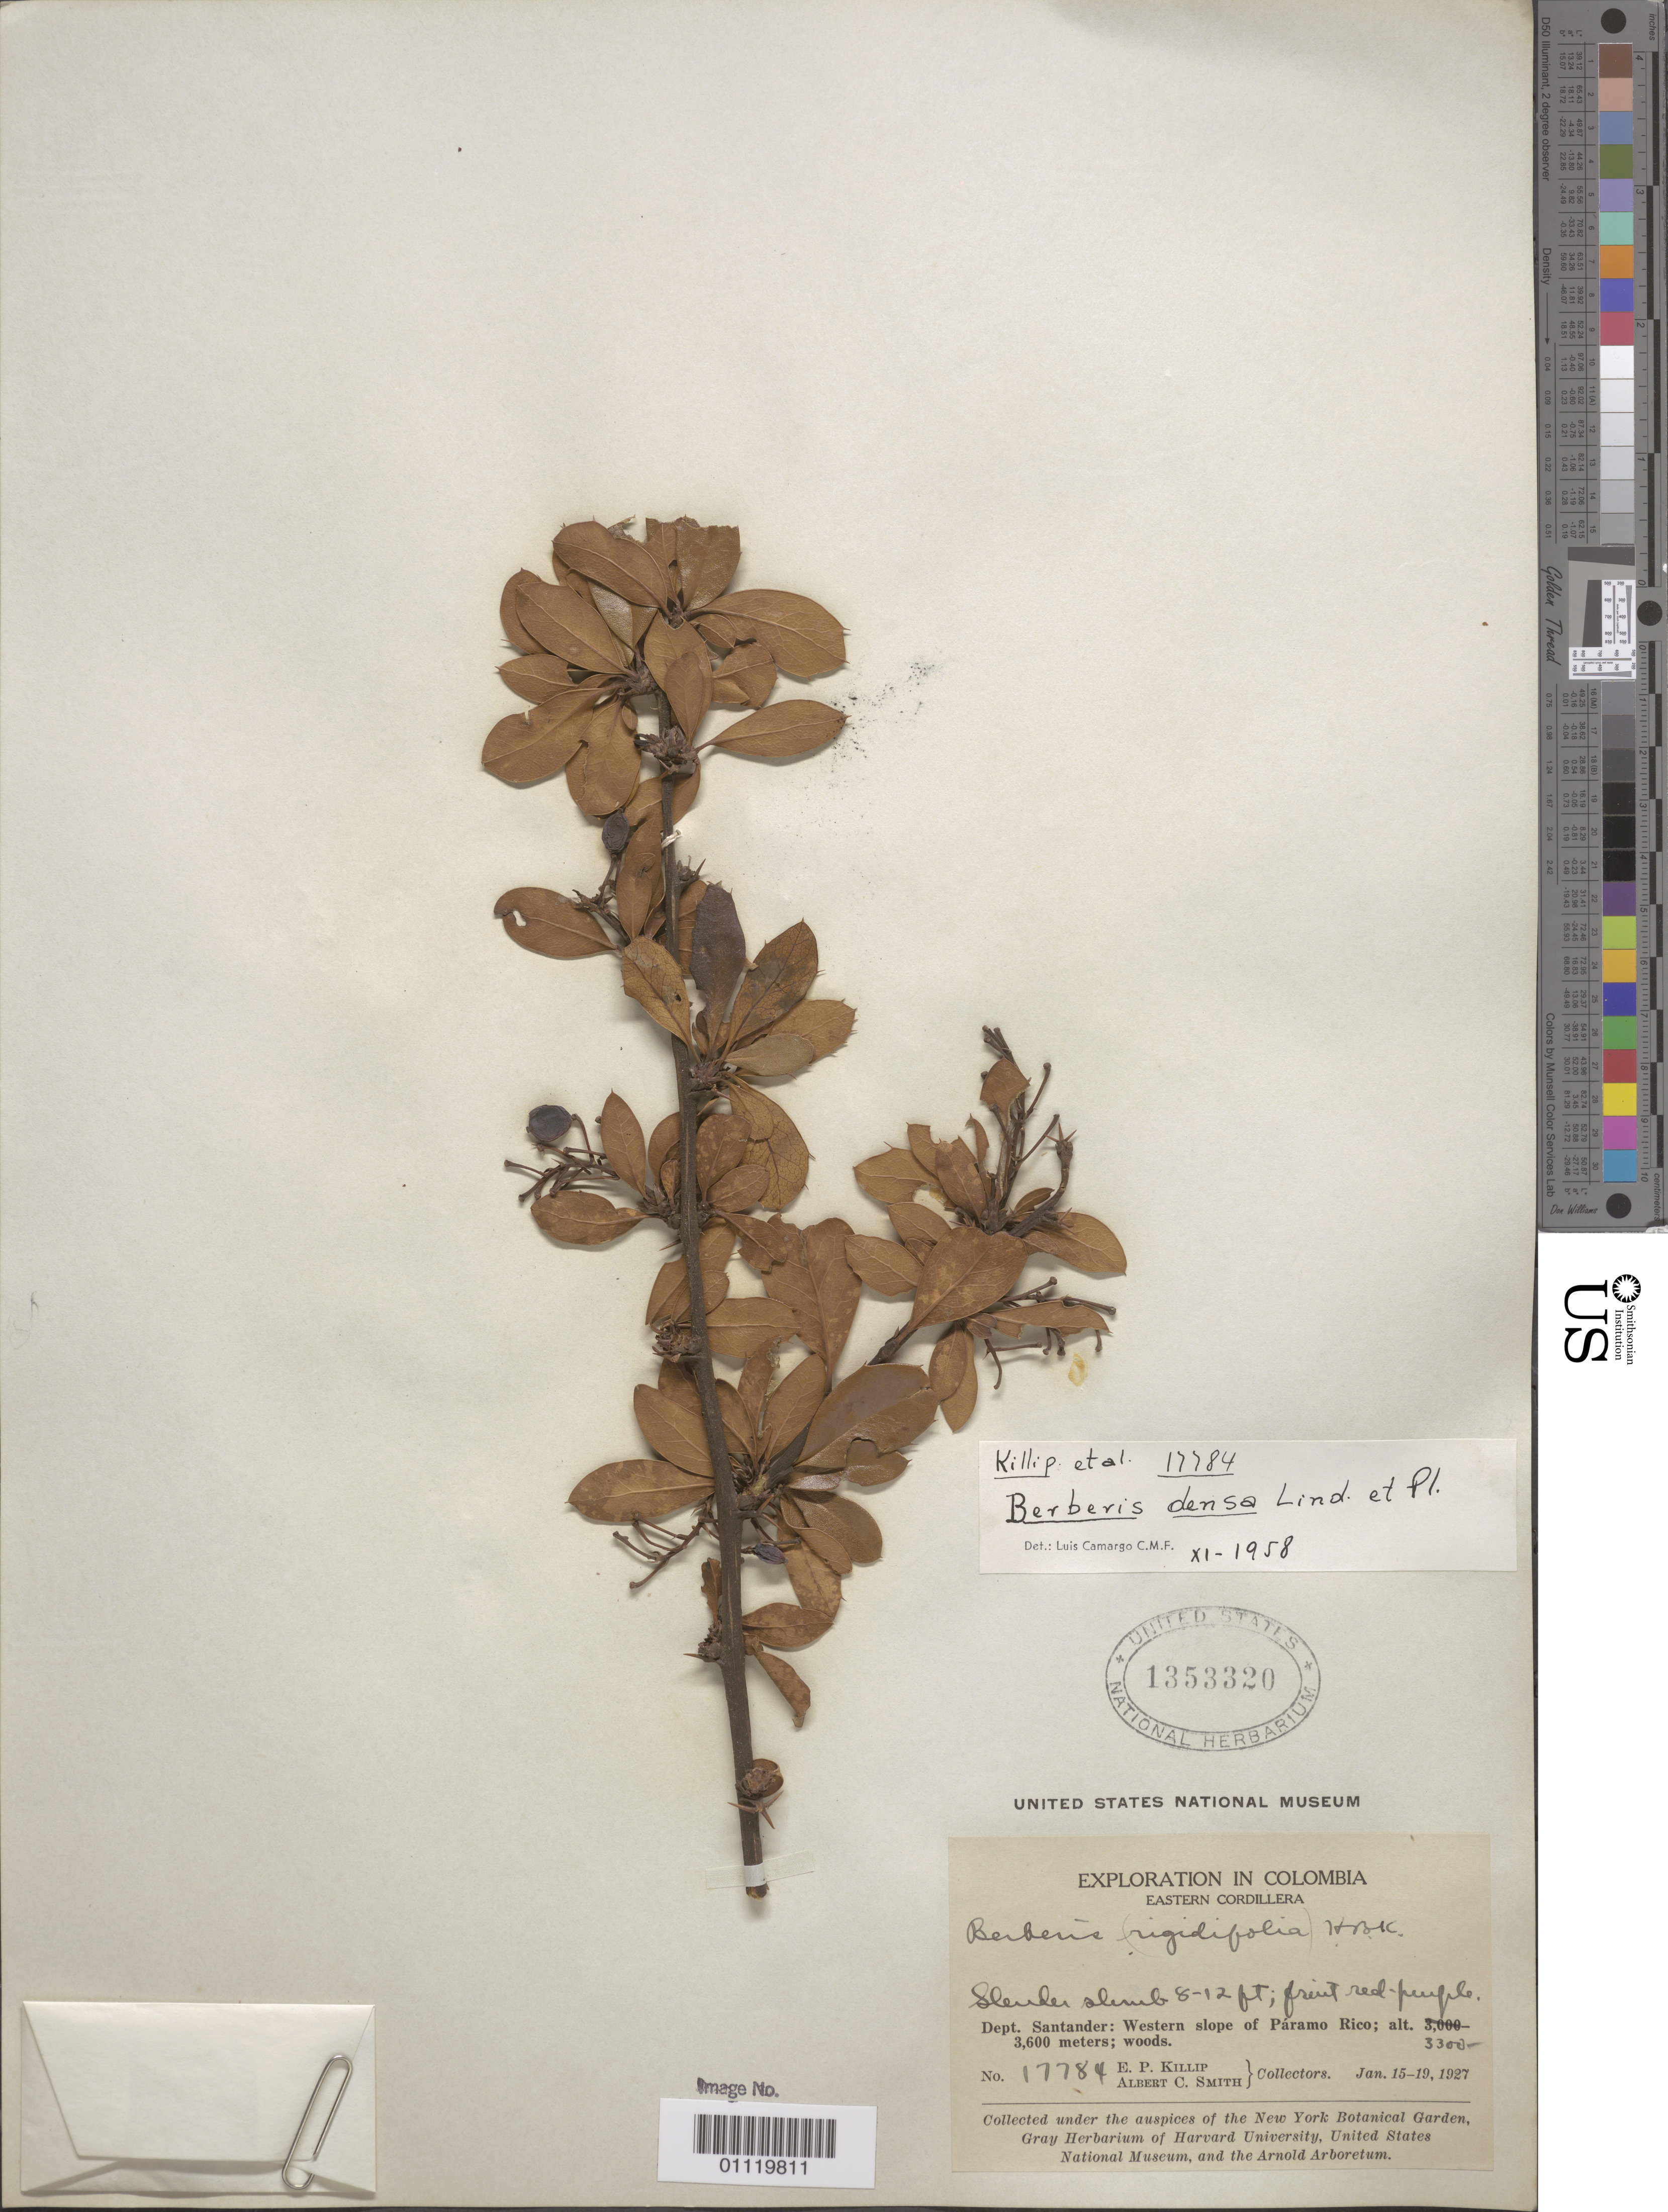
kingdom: Plantae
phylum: Tracheophyta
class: Magnoliopsida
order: Ranunculales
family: Berberidaceae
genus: Berberis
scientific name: Berberis densa Linden & Planch.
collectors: E. P. Killip & A. C. Smith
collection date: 1927-01-15/1927-01-19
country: Colombia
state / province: Santander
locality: Eastern Cordillera.Western slope of Paramo Rico. Woods.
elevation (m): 3300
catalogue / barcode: US 1353320